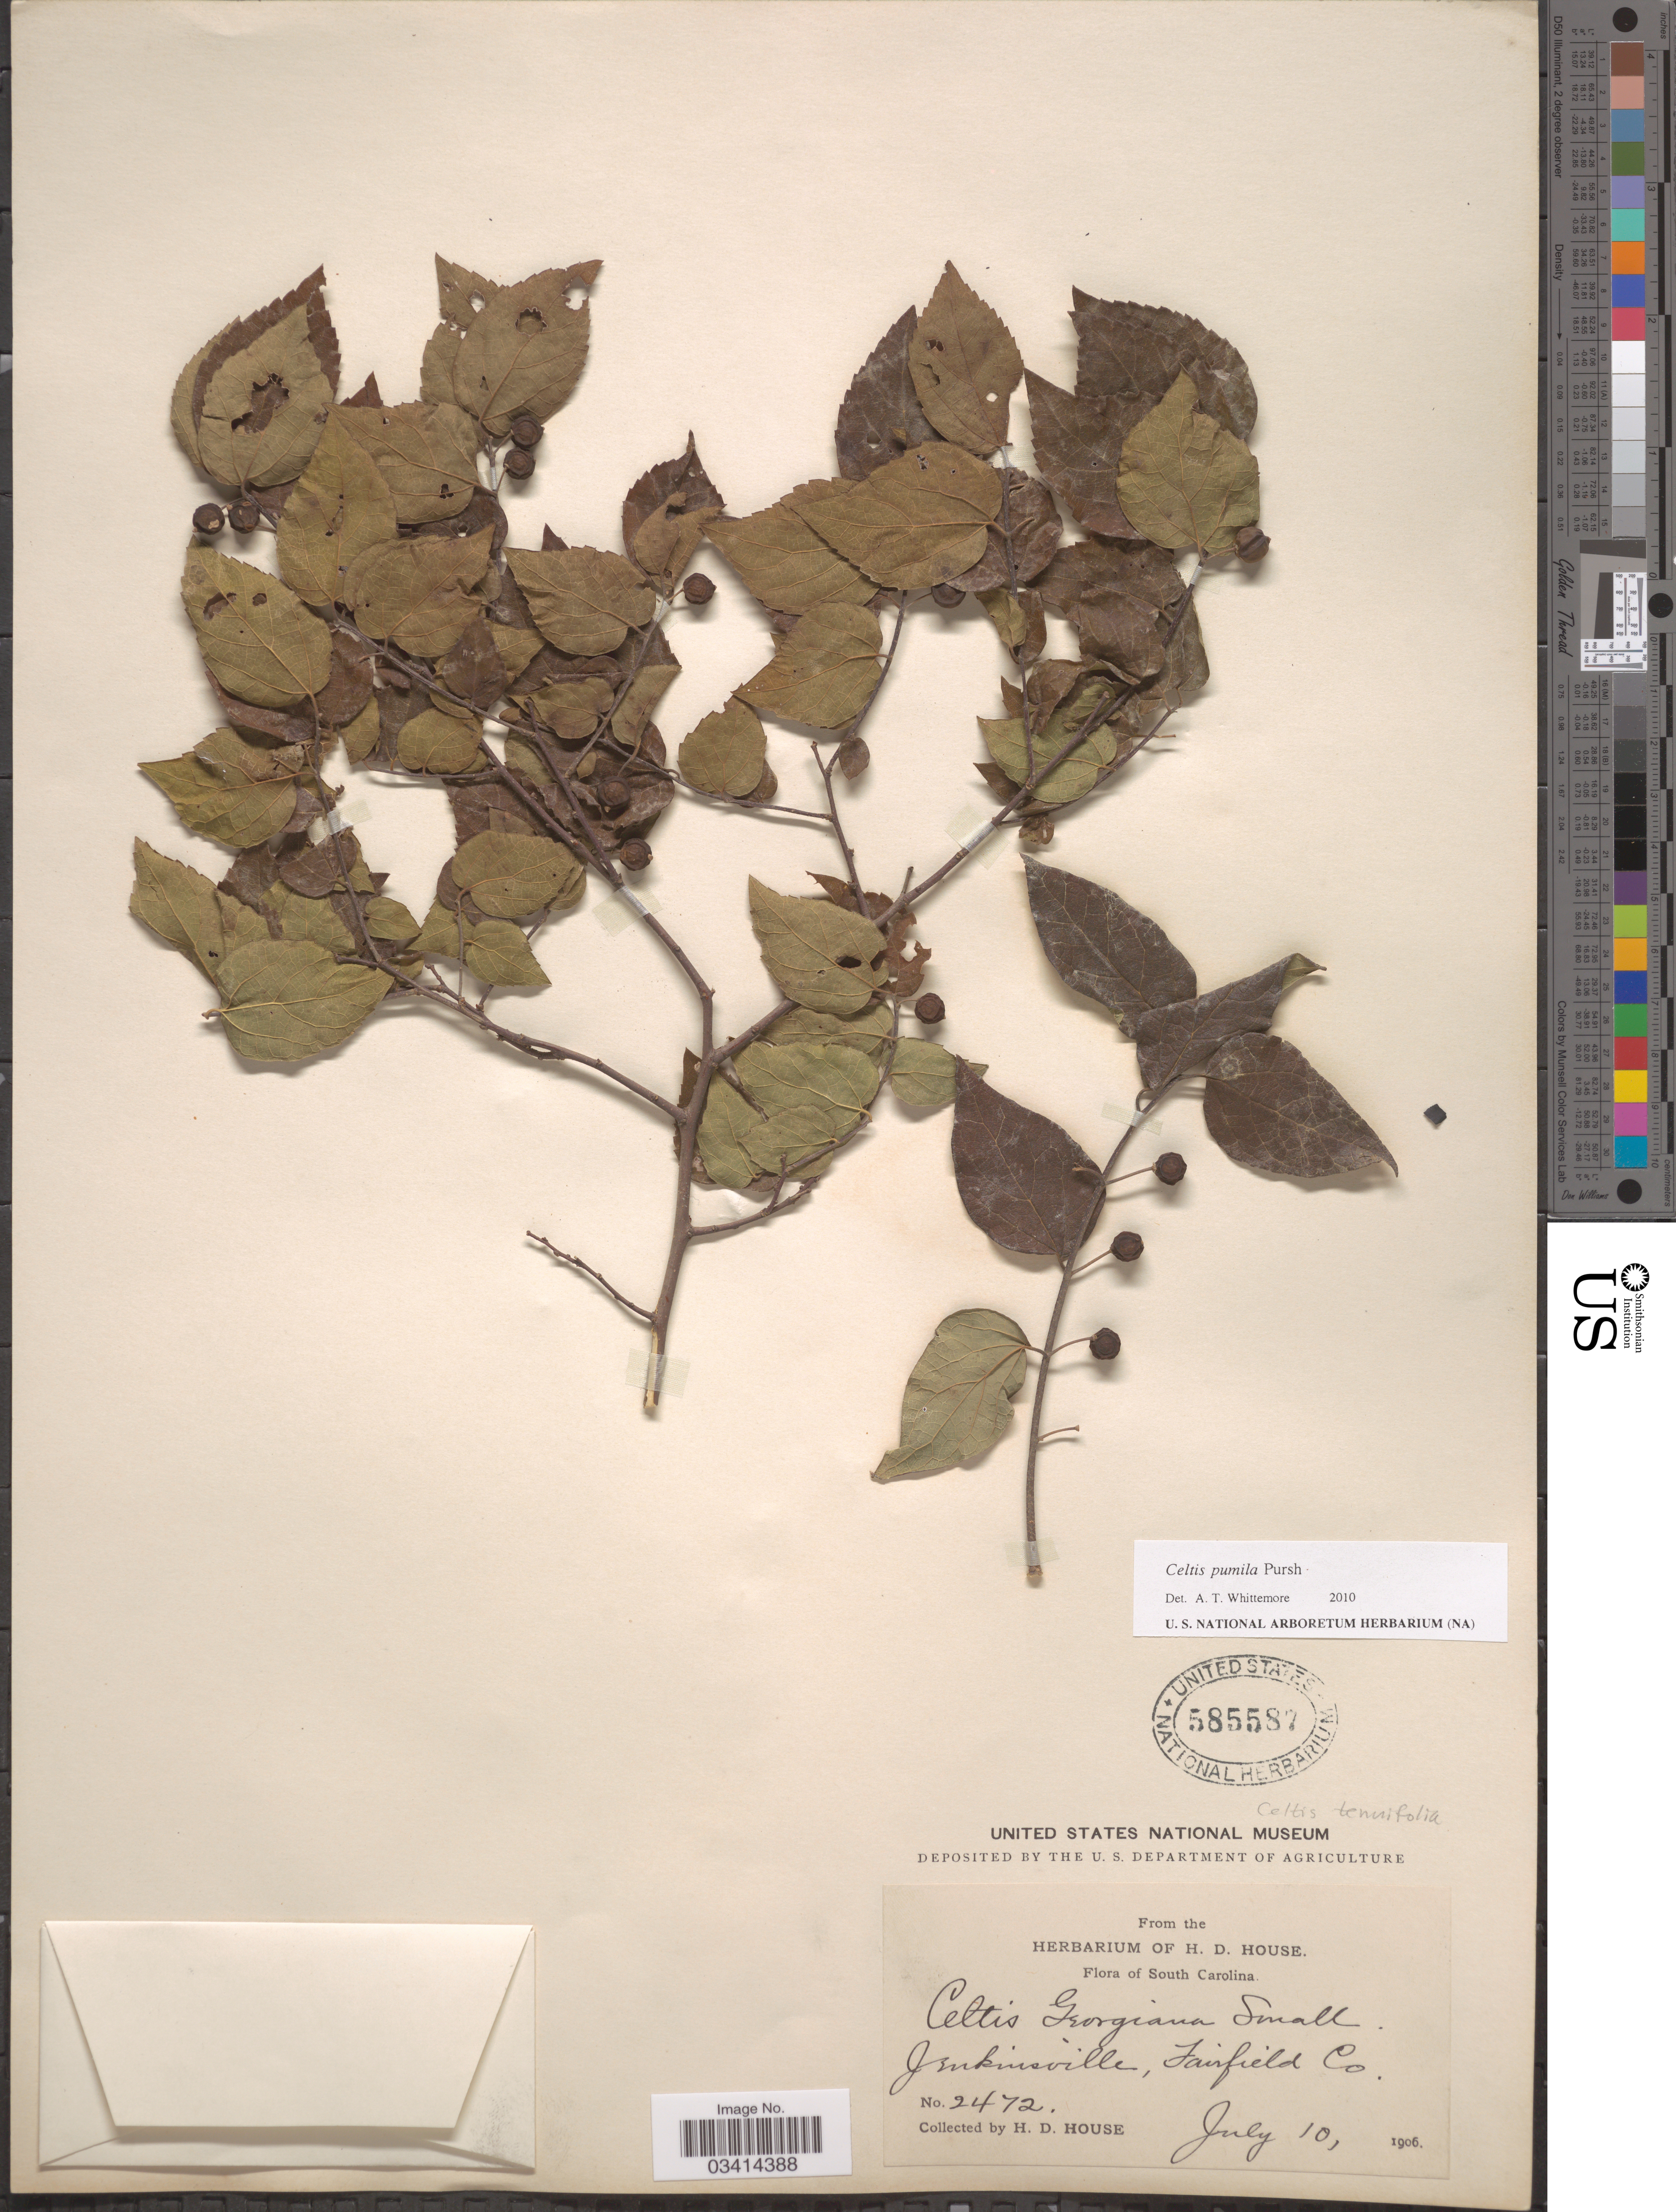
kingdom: Plantae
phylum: Tracheophyta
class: Magnoliopsida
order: Rosales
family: Cannabaceae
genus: Celtis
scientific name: Celtis tenuifolia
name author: Nutt.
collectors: H. D. House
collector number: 2472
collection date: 1906-07-10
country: United States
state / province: South Carolina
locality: Jenkinsville, Fairfield Co.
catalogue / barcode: US 585587